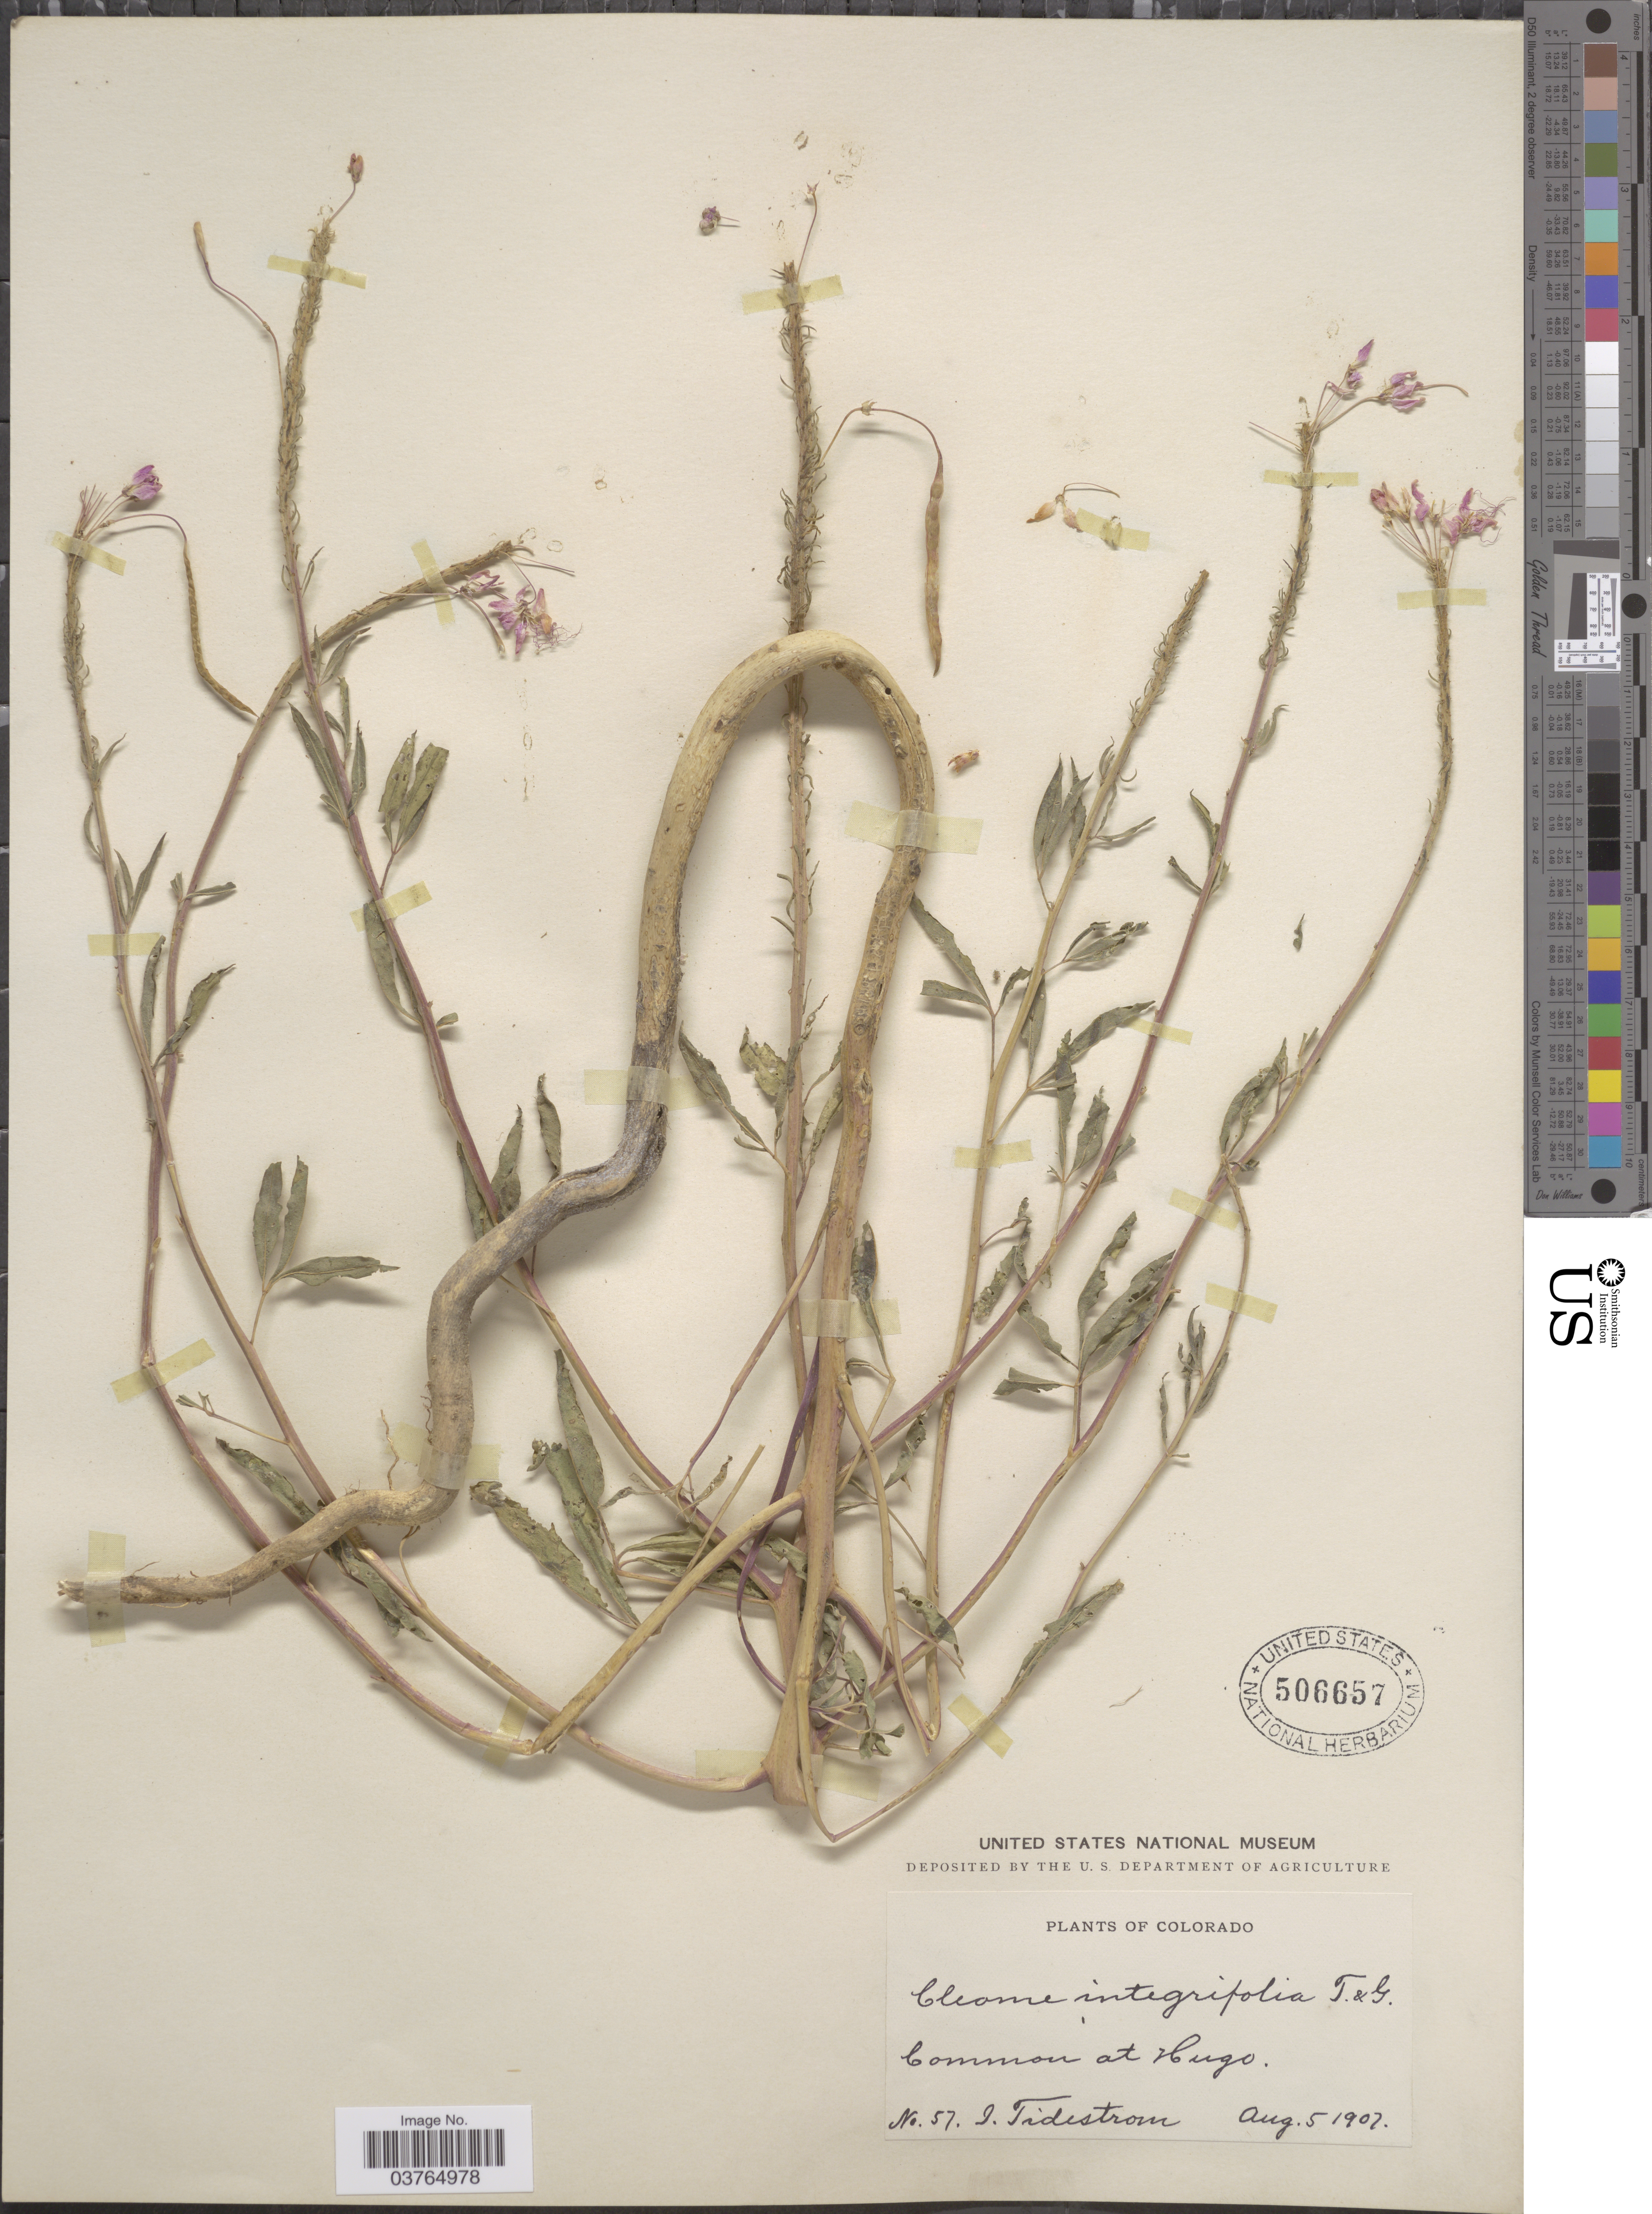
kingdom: Plantae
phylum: Tracheophyta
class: Magnoliopsida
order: Brassicales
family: Cleomaceae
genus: Cleomella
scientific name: Cleomella serrulata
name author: (Pursh) Roalson & J.C. Hall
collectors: I. F. Tidestrom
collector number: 57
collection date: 1907-08-05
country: United States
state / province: Colorado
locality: At Hugo.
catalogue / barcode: US 506657